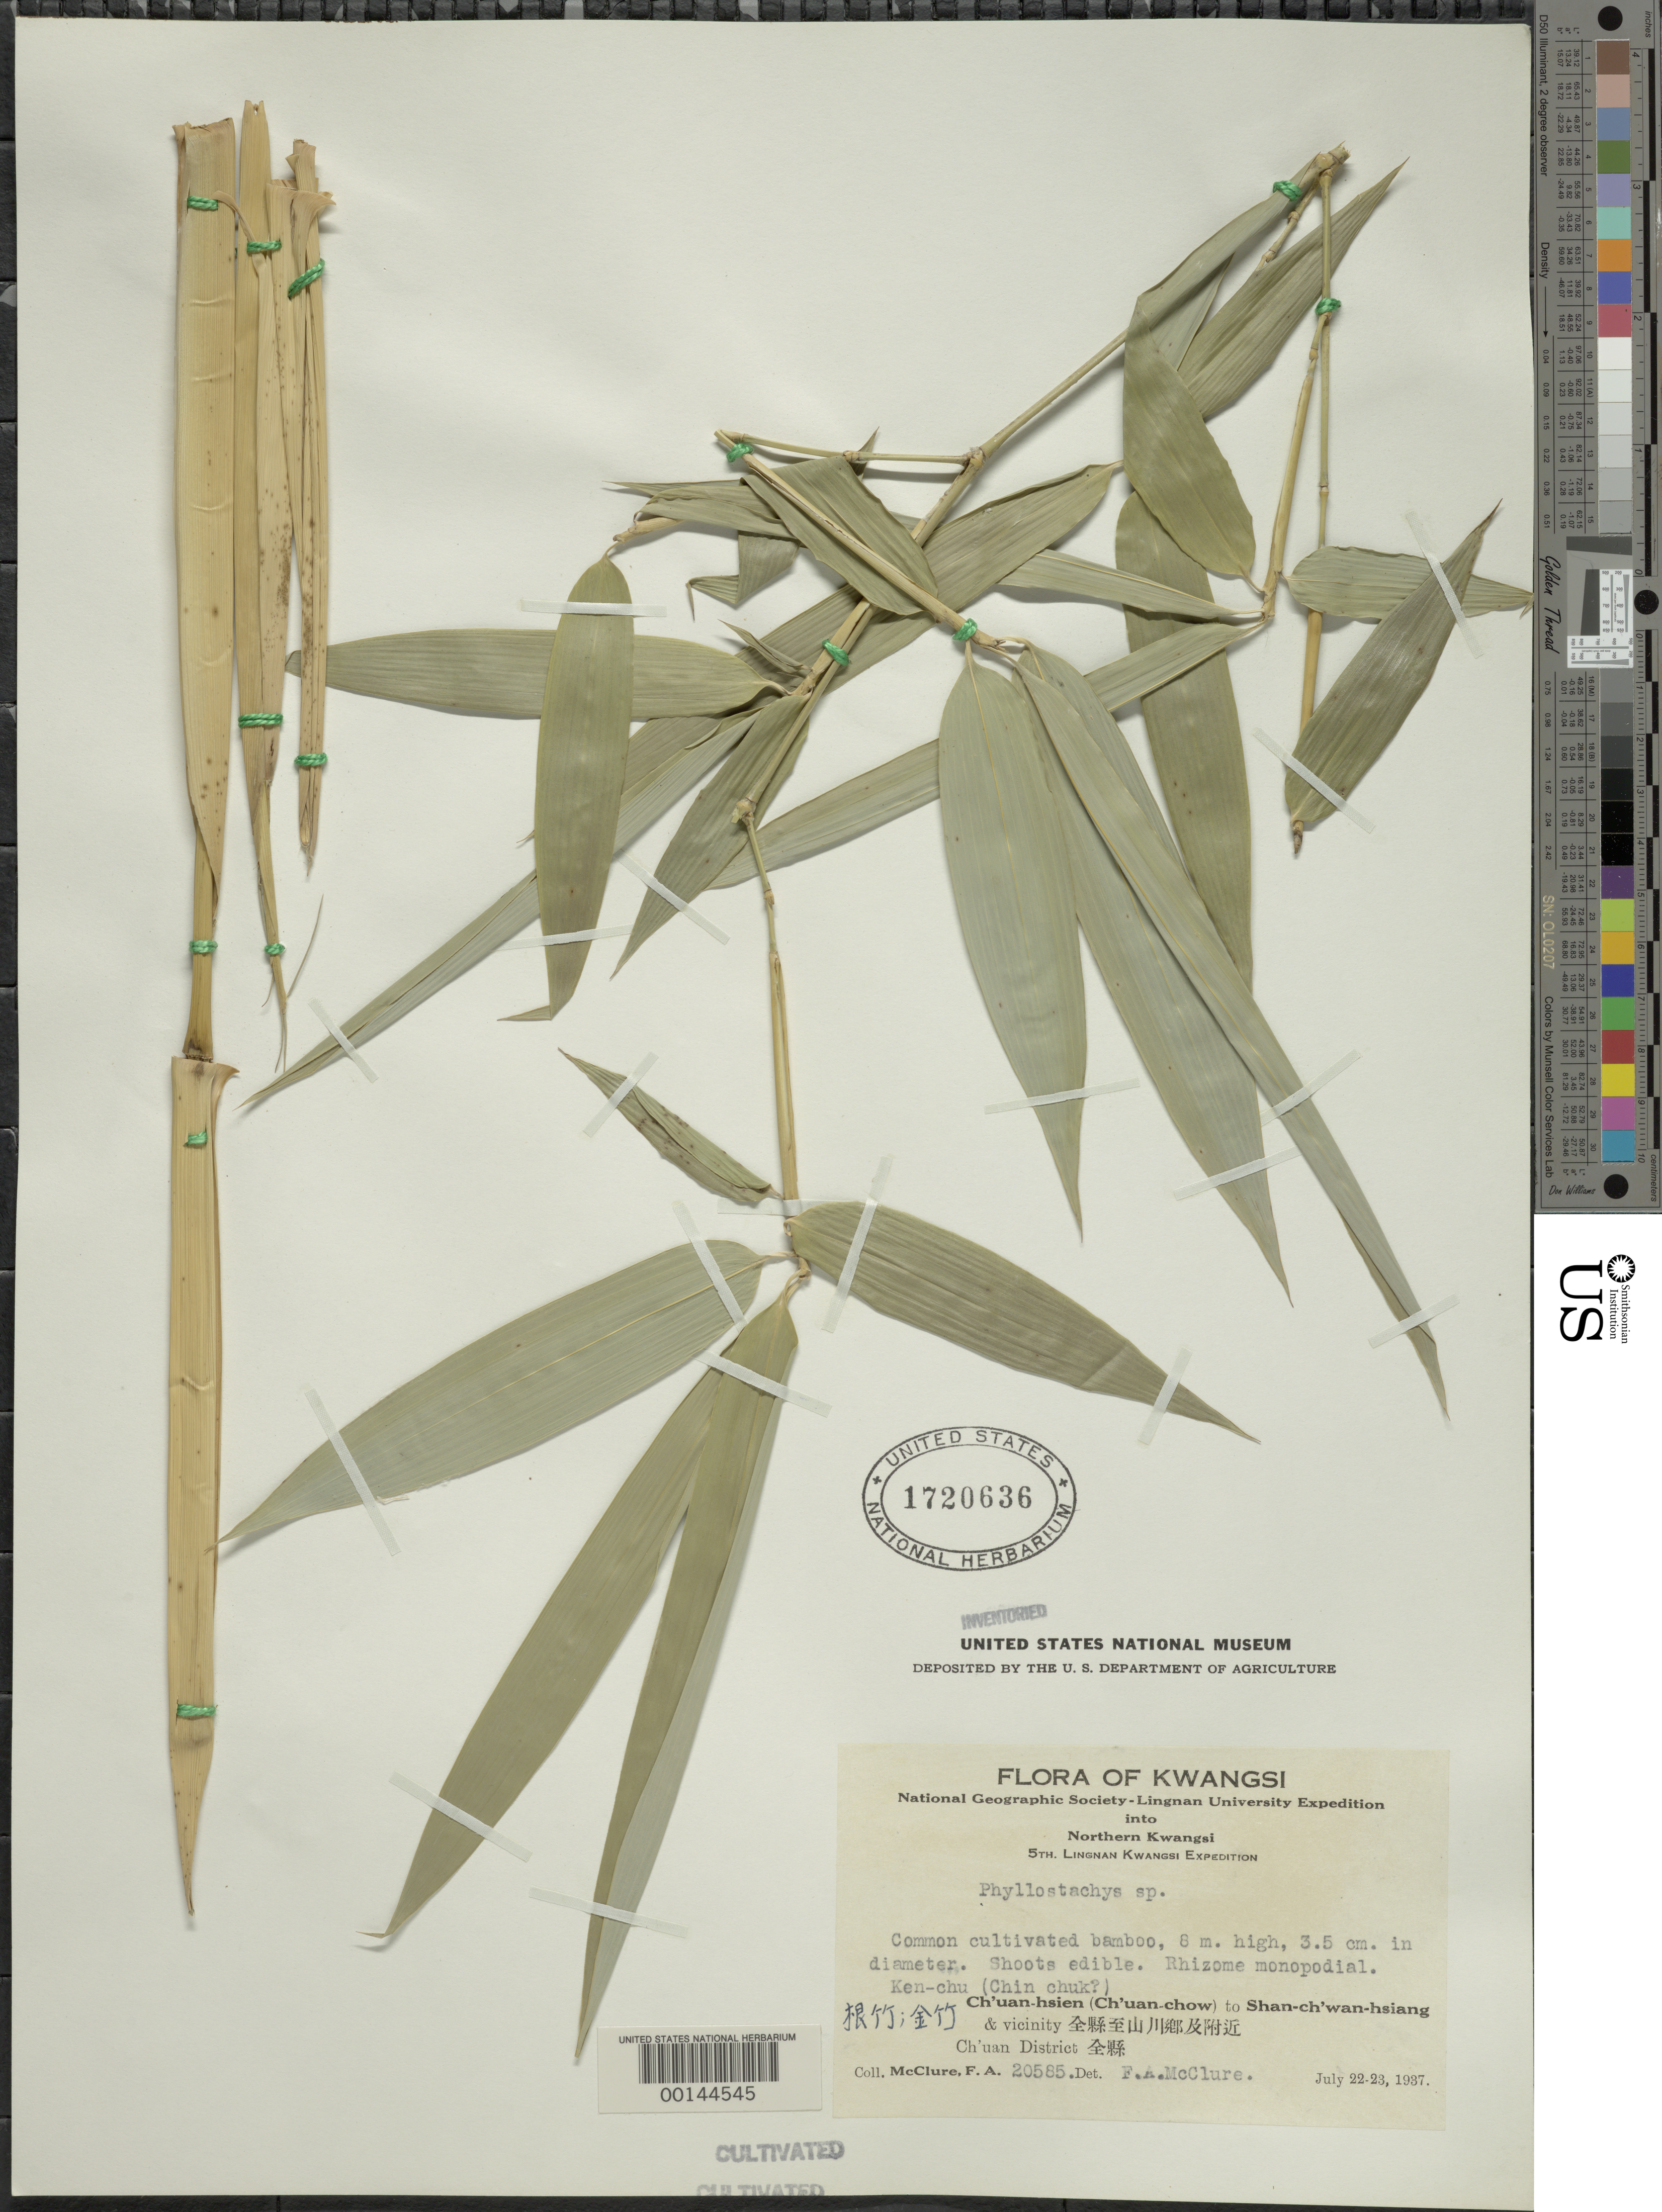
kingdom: Plantae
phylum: Tracheophyta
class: Liliopsida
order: Poales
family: Poaceae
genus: Phyllostachys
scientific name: Phyllostachys sp.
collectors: F. A. McClure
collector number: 20585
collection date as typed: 22 Jul 1937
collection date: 1937-07-22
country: China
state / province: Jiangxi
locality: Ch'uan, ch'uan-hsien/shan-ch'wan-hsiang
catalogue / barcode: US 1720636